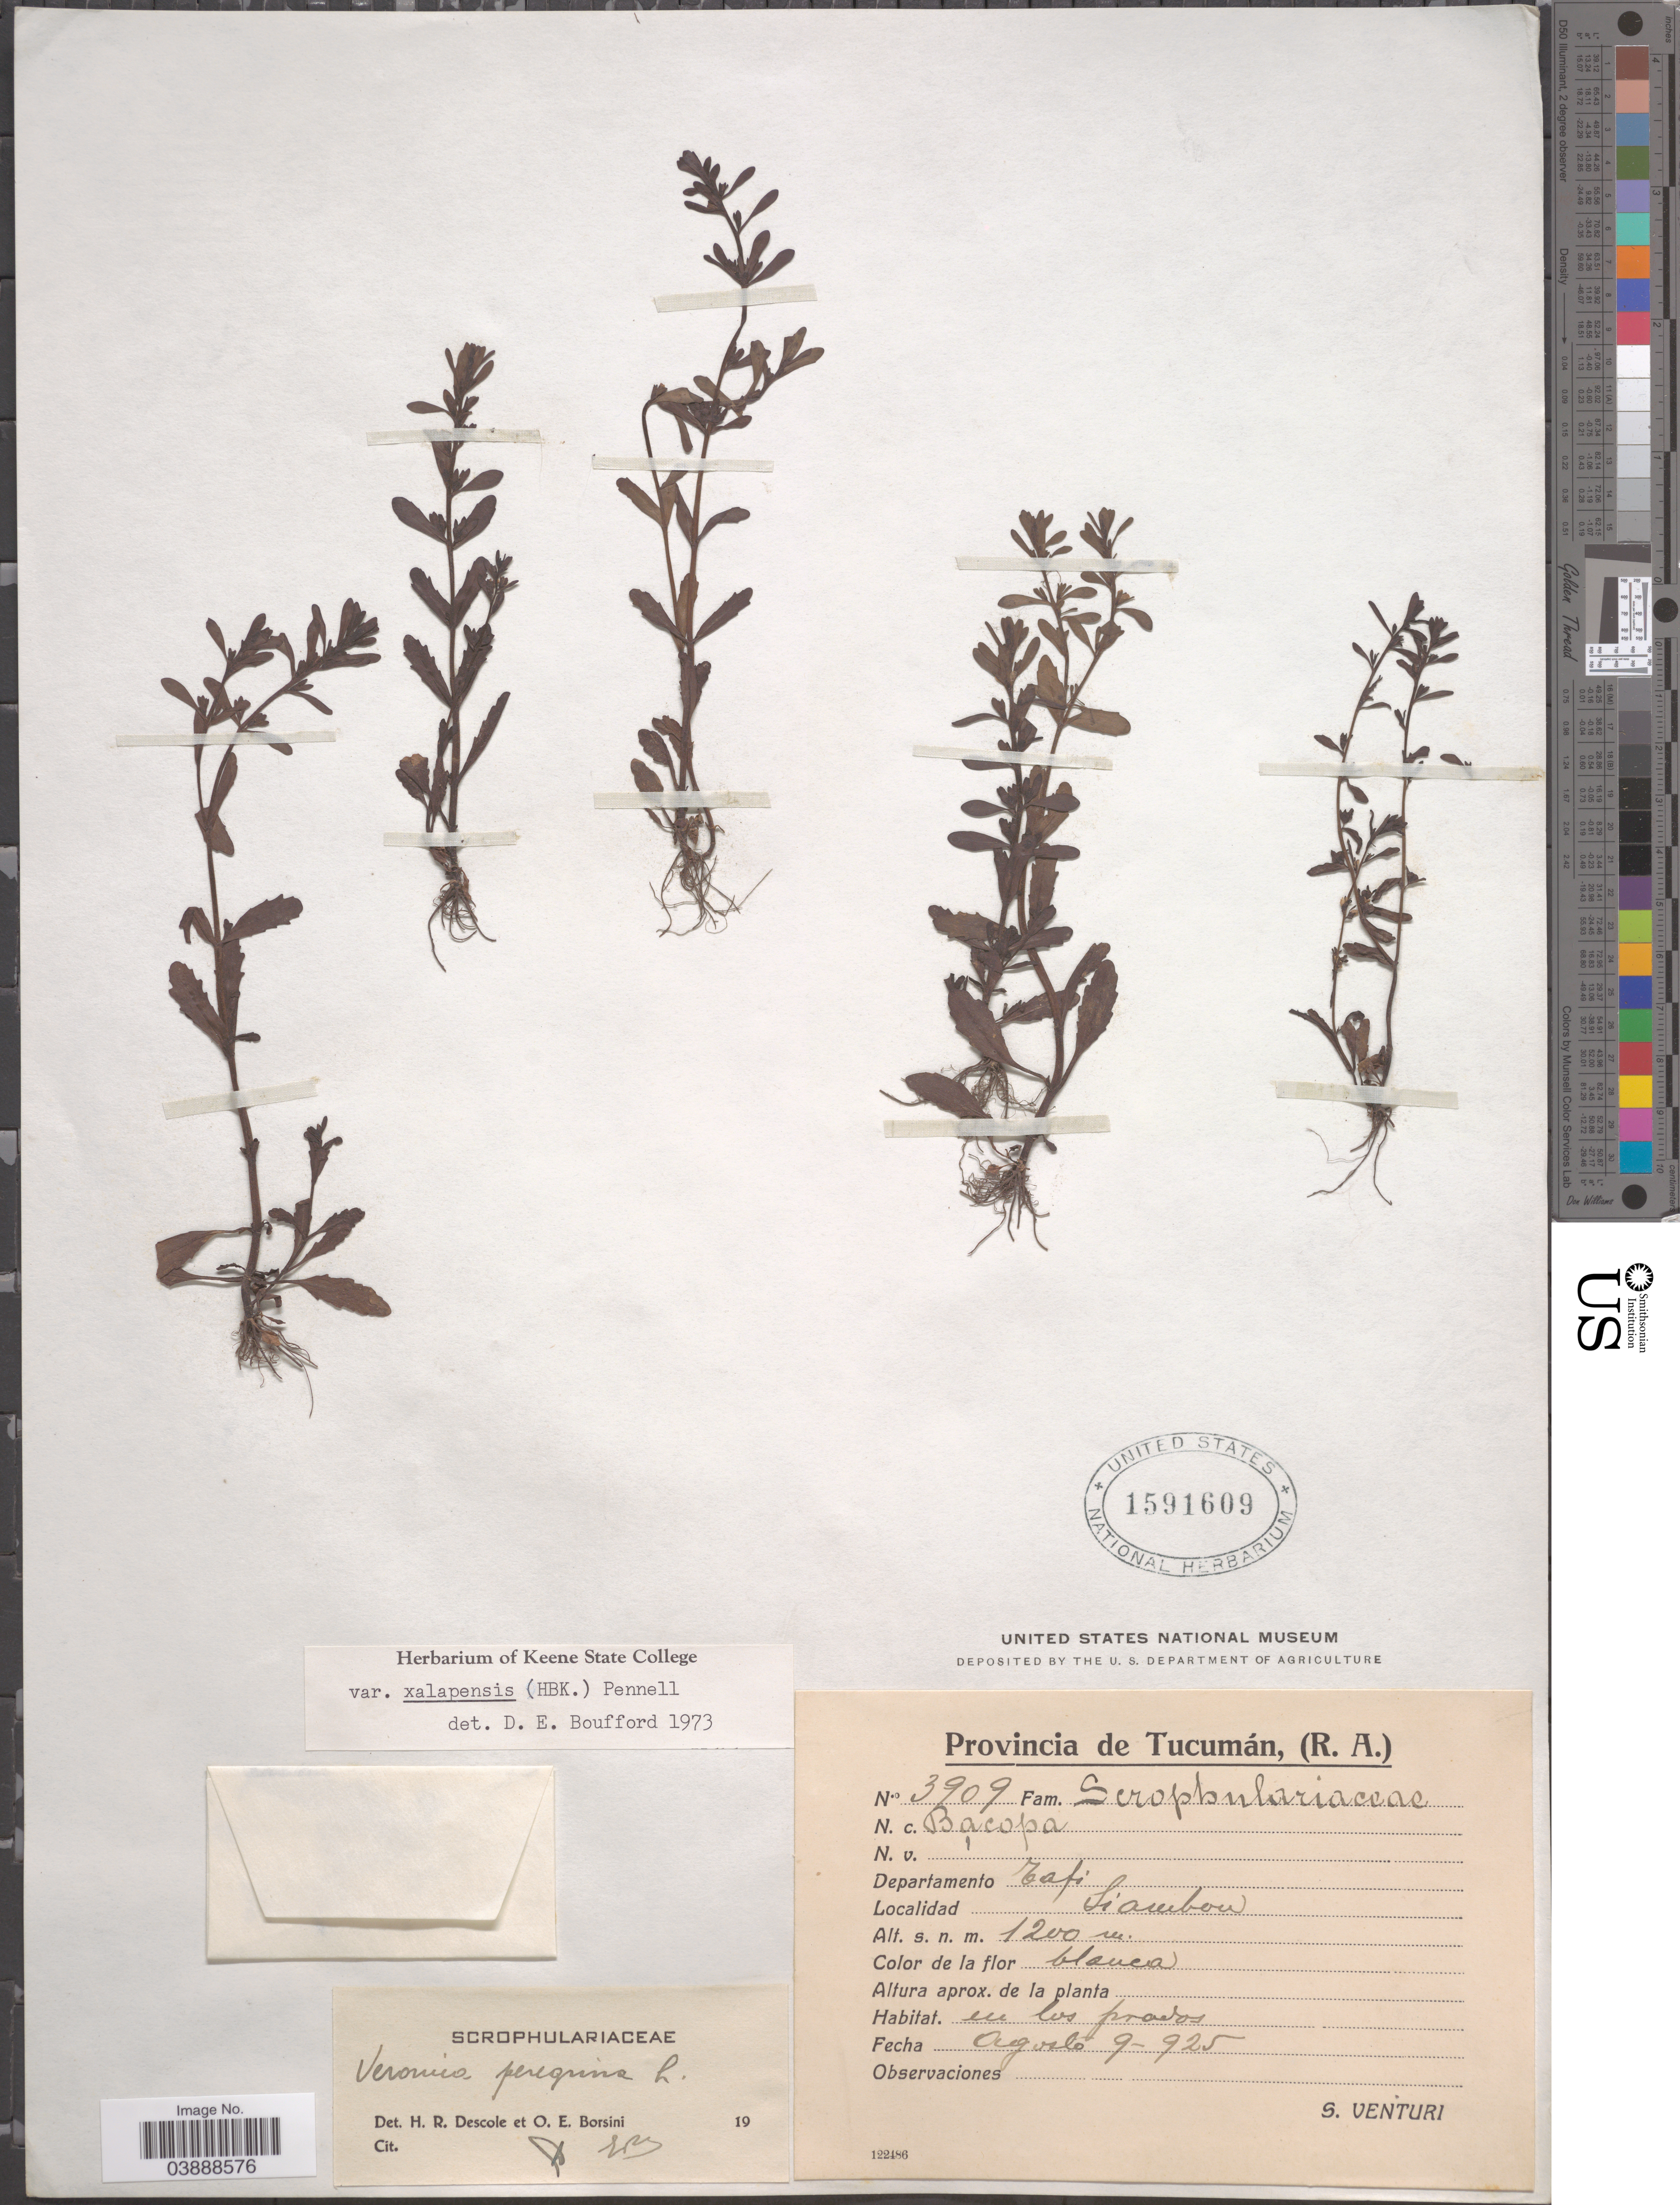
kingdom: Plantae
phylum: Tracheophyta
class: Magnoliopsida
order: Lamiales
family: Plantaginaceae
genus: Veronica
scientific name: Veronica peregrina var. xalapensis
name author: Kunth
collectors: S. Venturi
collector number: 3909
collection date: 1925-08-09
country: Argentina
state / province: Tucuman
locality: Departamento Tafi. Siambon.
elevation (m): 1200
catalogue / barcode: US 1591609